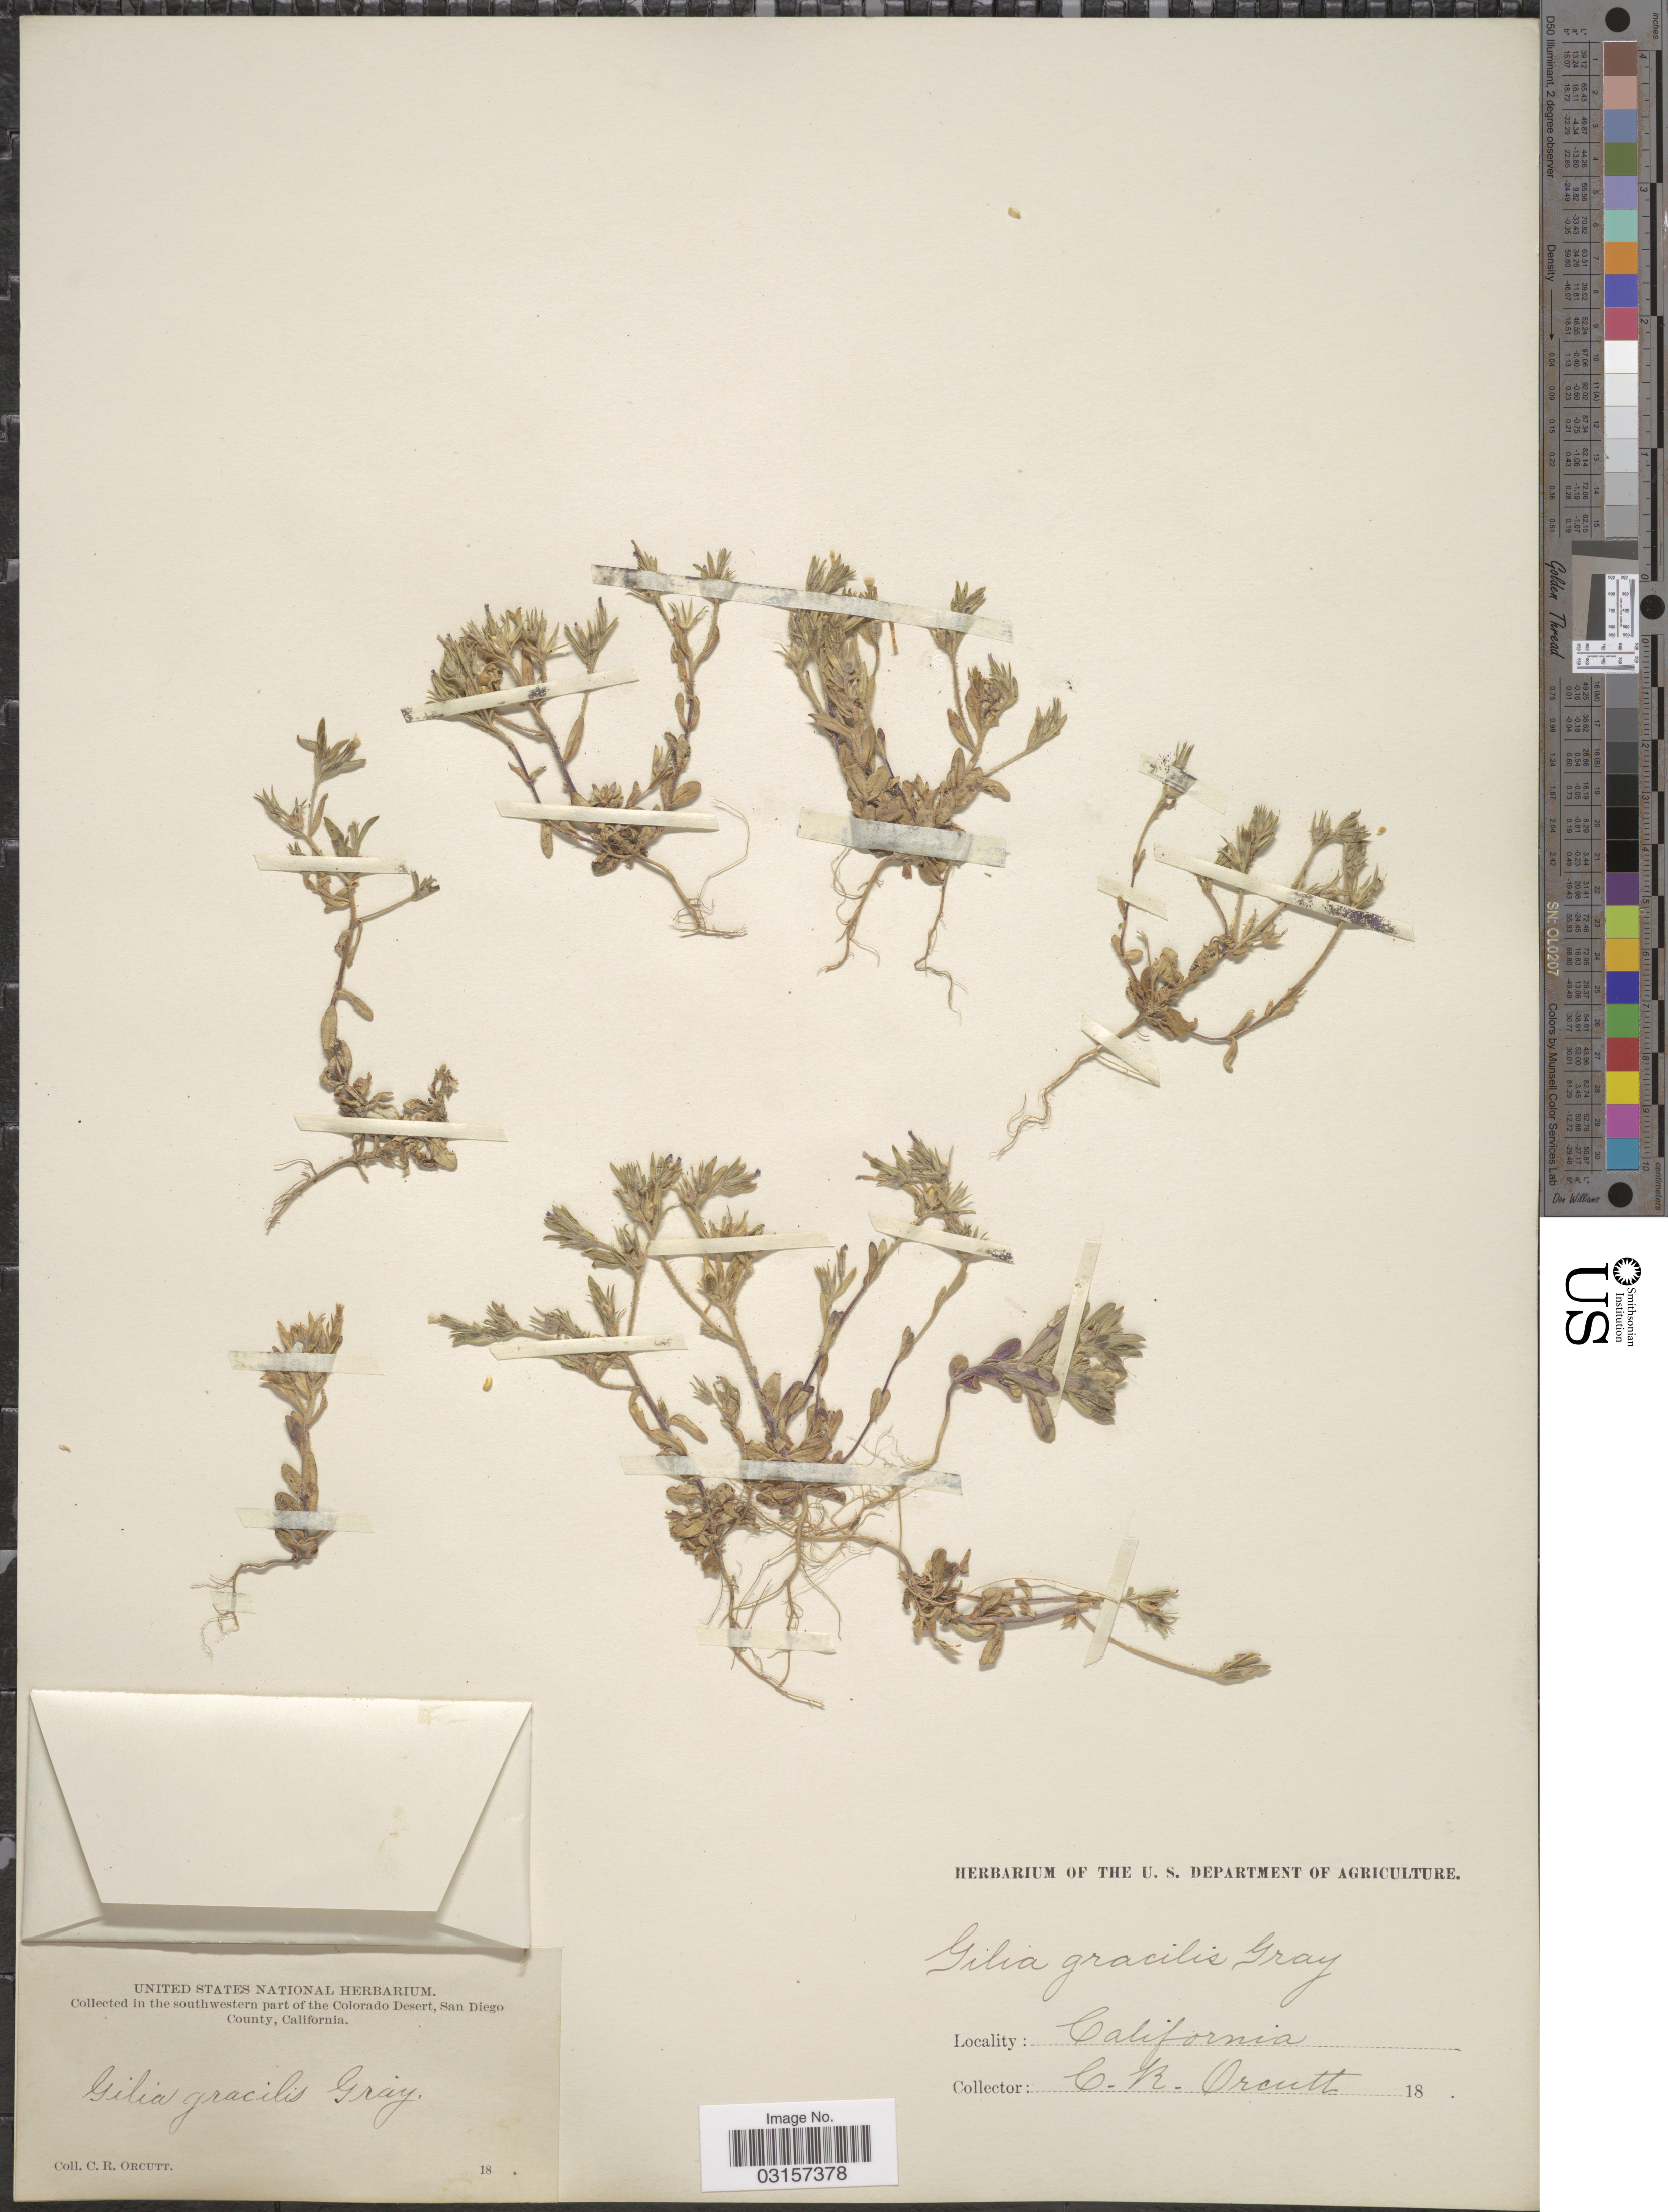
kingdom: Plantae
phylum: Tracheophyta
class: Magnoliopsida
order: Ericales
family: Polemoniaceae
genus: Microsteris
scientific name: Microsteris gracilis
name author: (Hook.) Greene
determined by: (US) Smithsonian Institution - National Museum of Natural History - Department of Botany (UNITED STATES)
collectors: C. R. Orcutt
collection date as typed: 18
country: United States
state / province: California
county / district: San Diego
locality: In the southwestern part of the Colorado Desert, San Diego County.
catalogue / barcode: US 103233